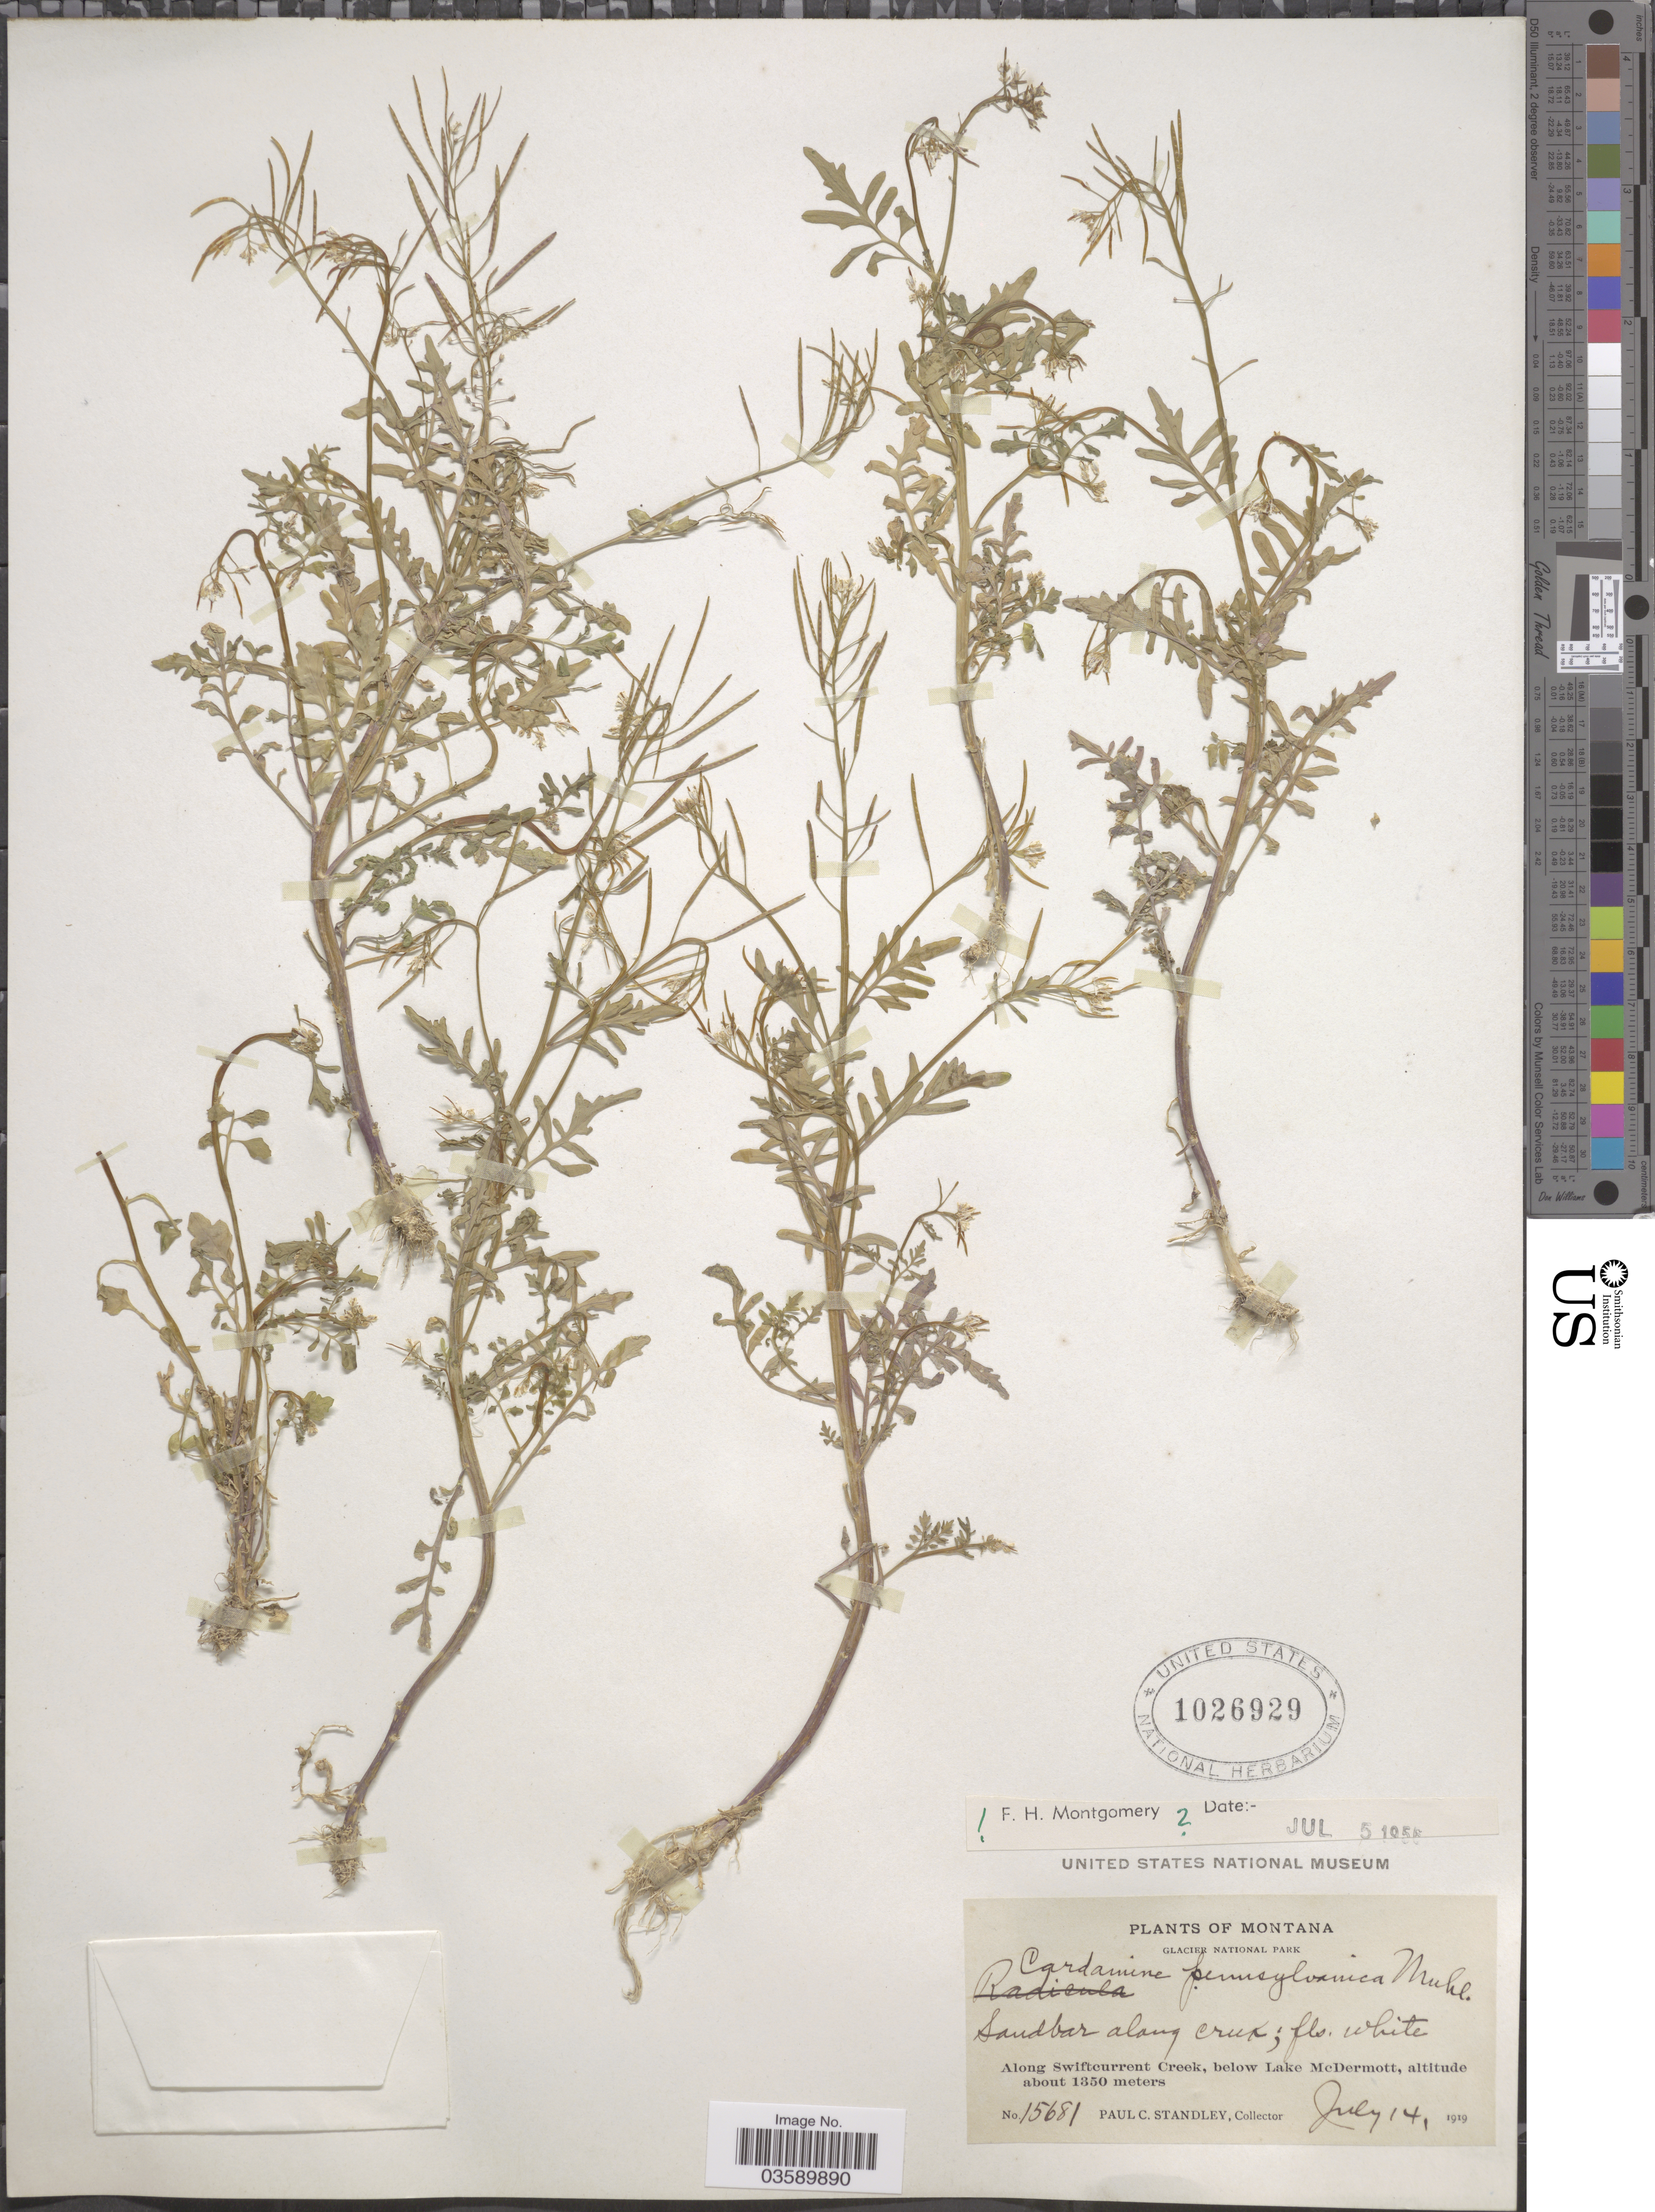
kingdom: Plantae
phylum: Tracheophyta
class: Magnoliopsida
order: Brassicales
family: Brassicaceae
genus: Cardamine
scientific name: Cardamine pensylvanica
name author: Muhl. ex Willd.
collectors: P. C. Standley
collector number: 15681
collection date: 1919-07-14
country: United States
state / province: Montana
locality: Glacier National Park. Along Swiftcurrent Creek, below Lake McDermott.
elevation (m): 1350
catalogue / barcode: US 1026929